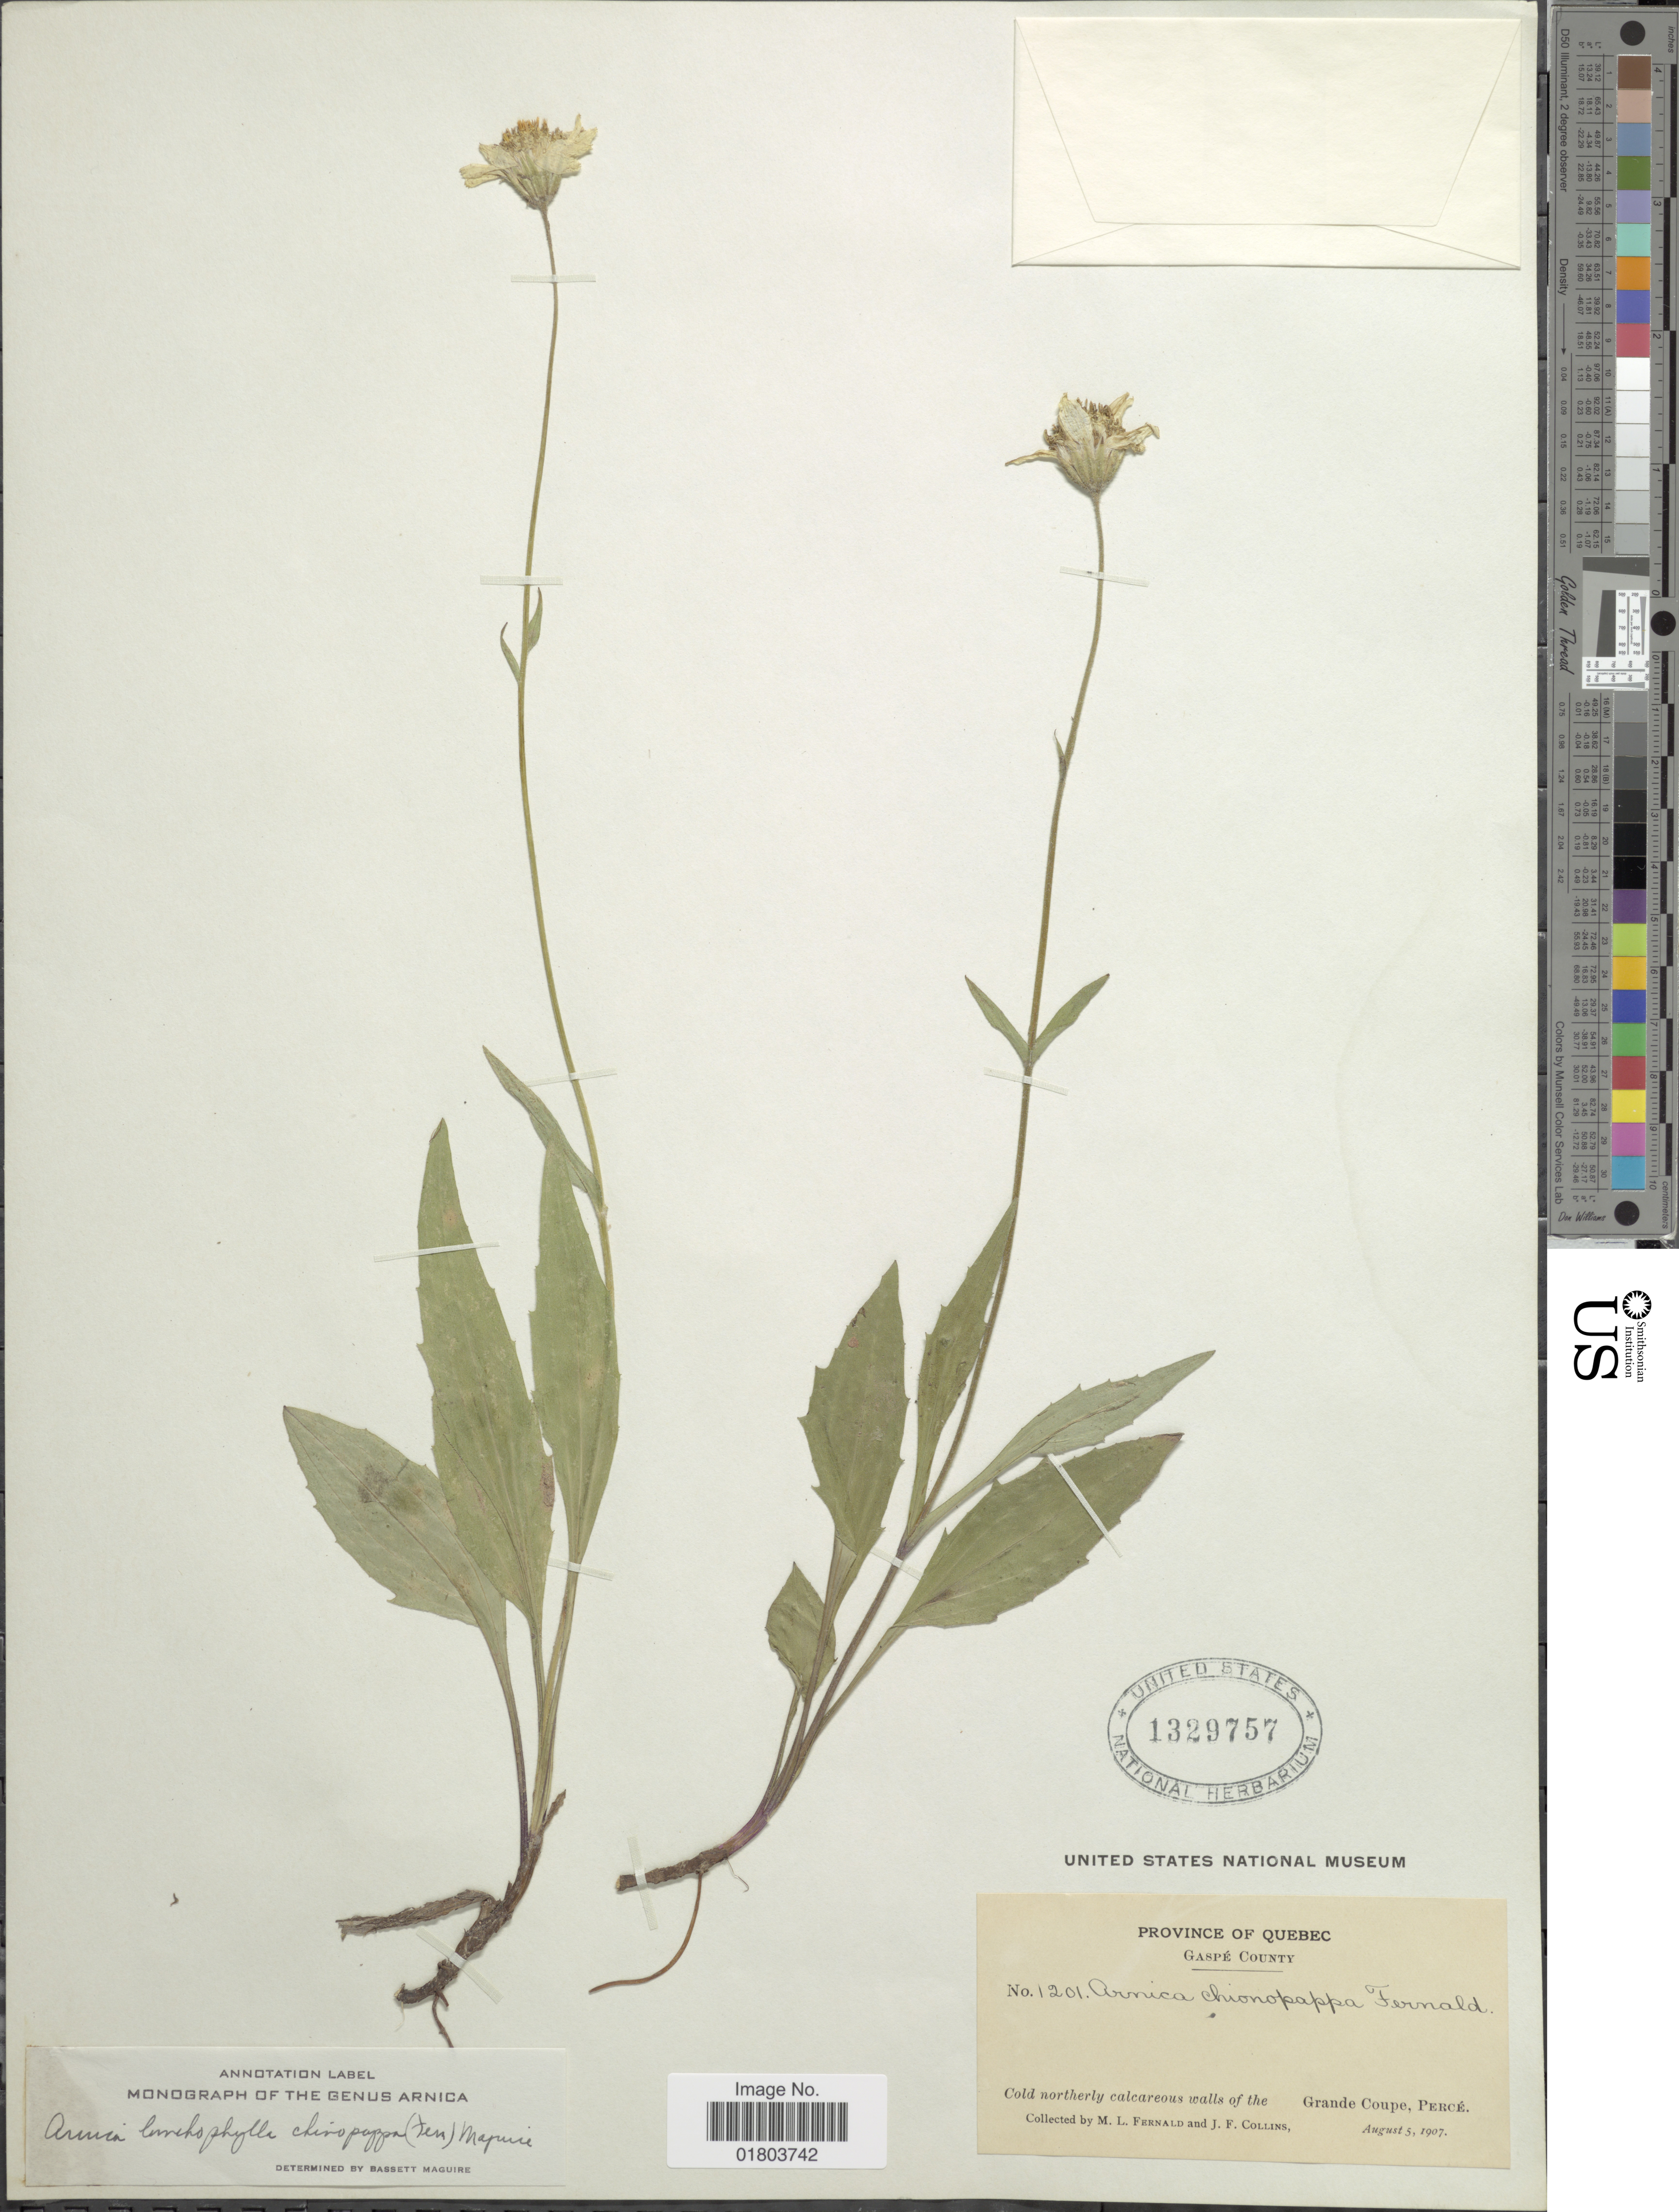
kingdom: Plantae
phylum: Tracheophyta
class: Magnoliopsida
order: Asterales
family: Asteraceae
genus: Arnica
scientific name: Arnica lonchophylla subsp. chionopappa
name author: (Fernald) Maguire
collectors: M. L. Fernald & J. Collins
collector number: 1201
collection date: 1907-08-05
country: Canada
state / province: Quebec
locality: Gaspé County, Cold northerly calcareous walls of the Grande Coupe, Percé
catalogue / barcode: US 1329757